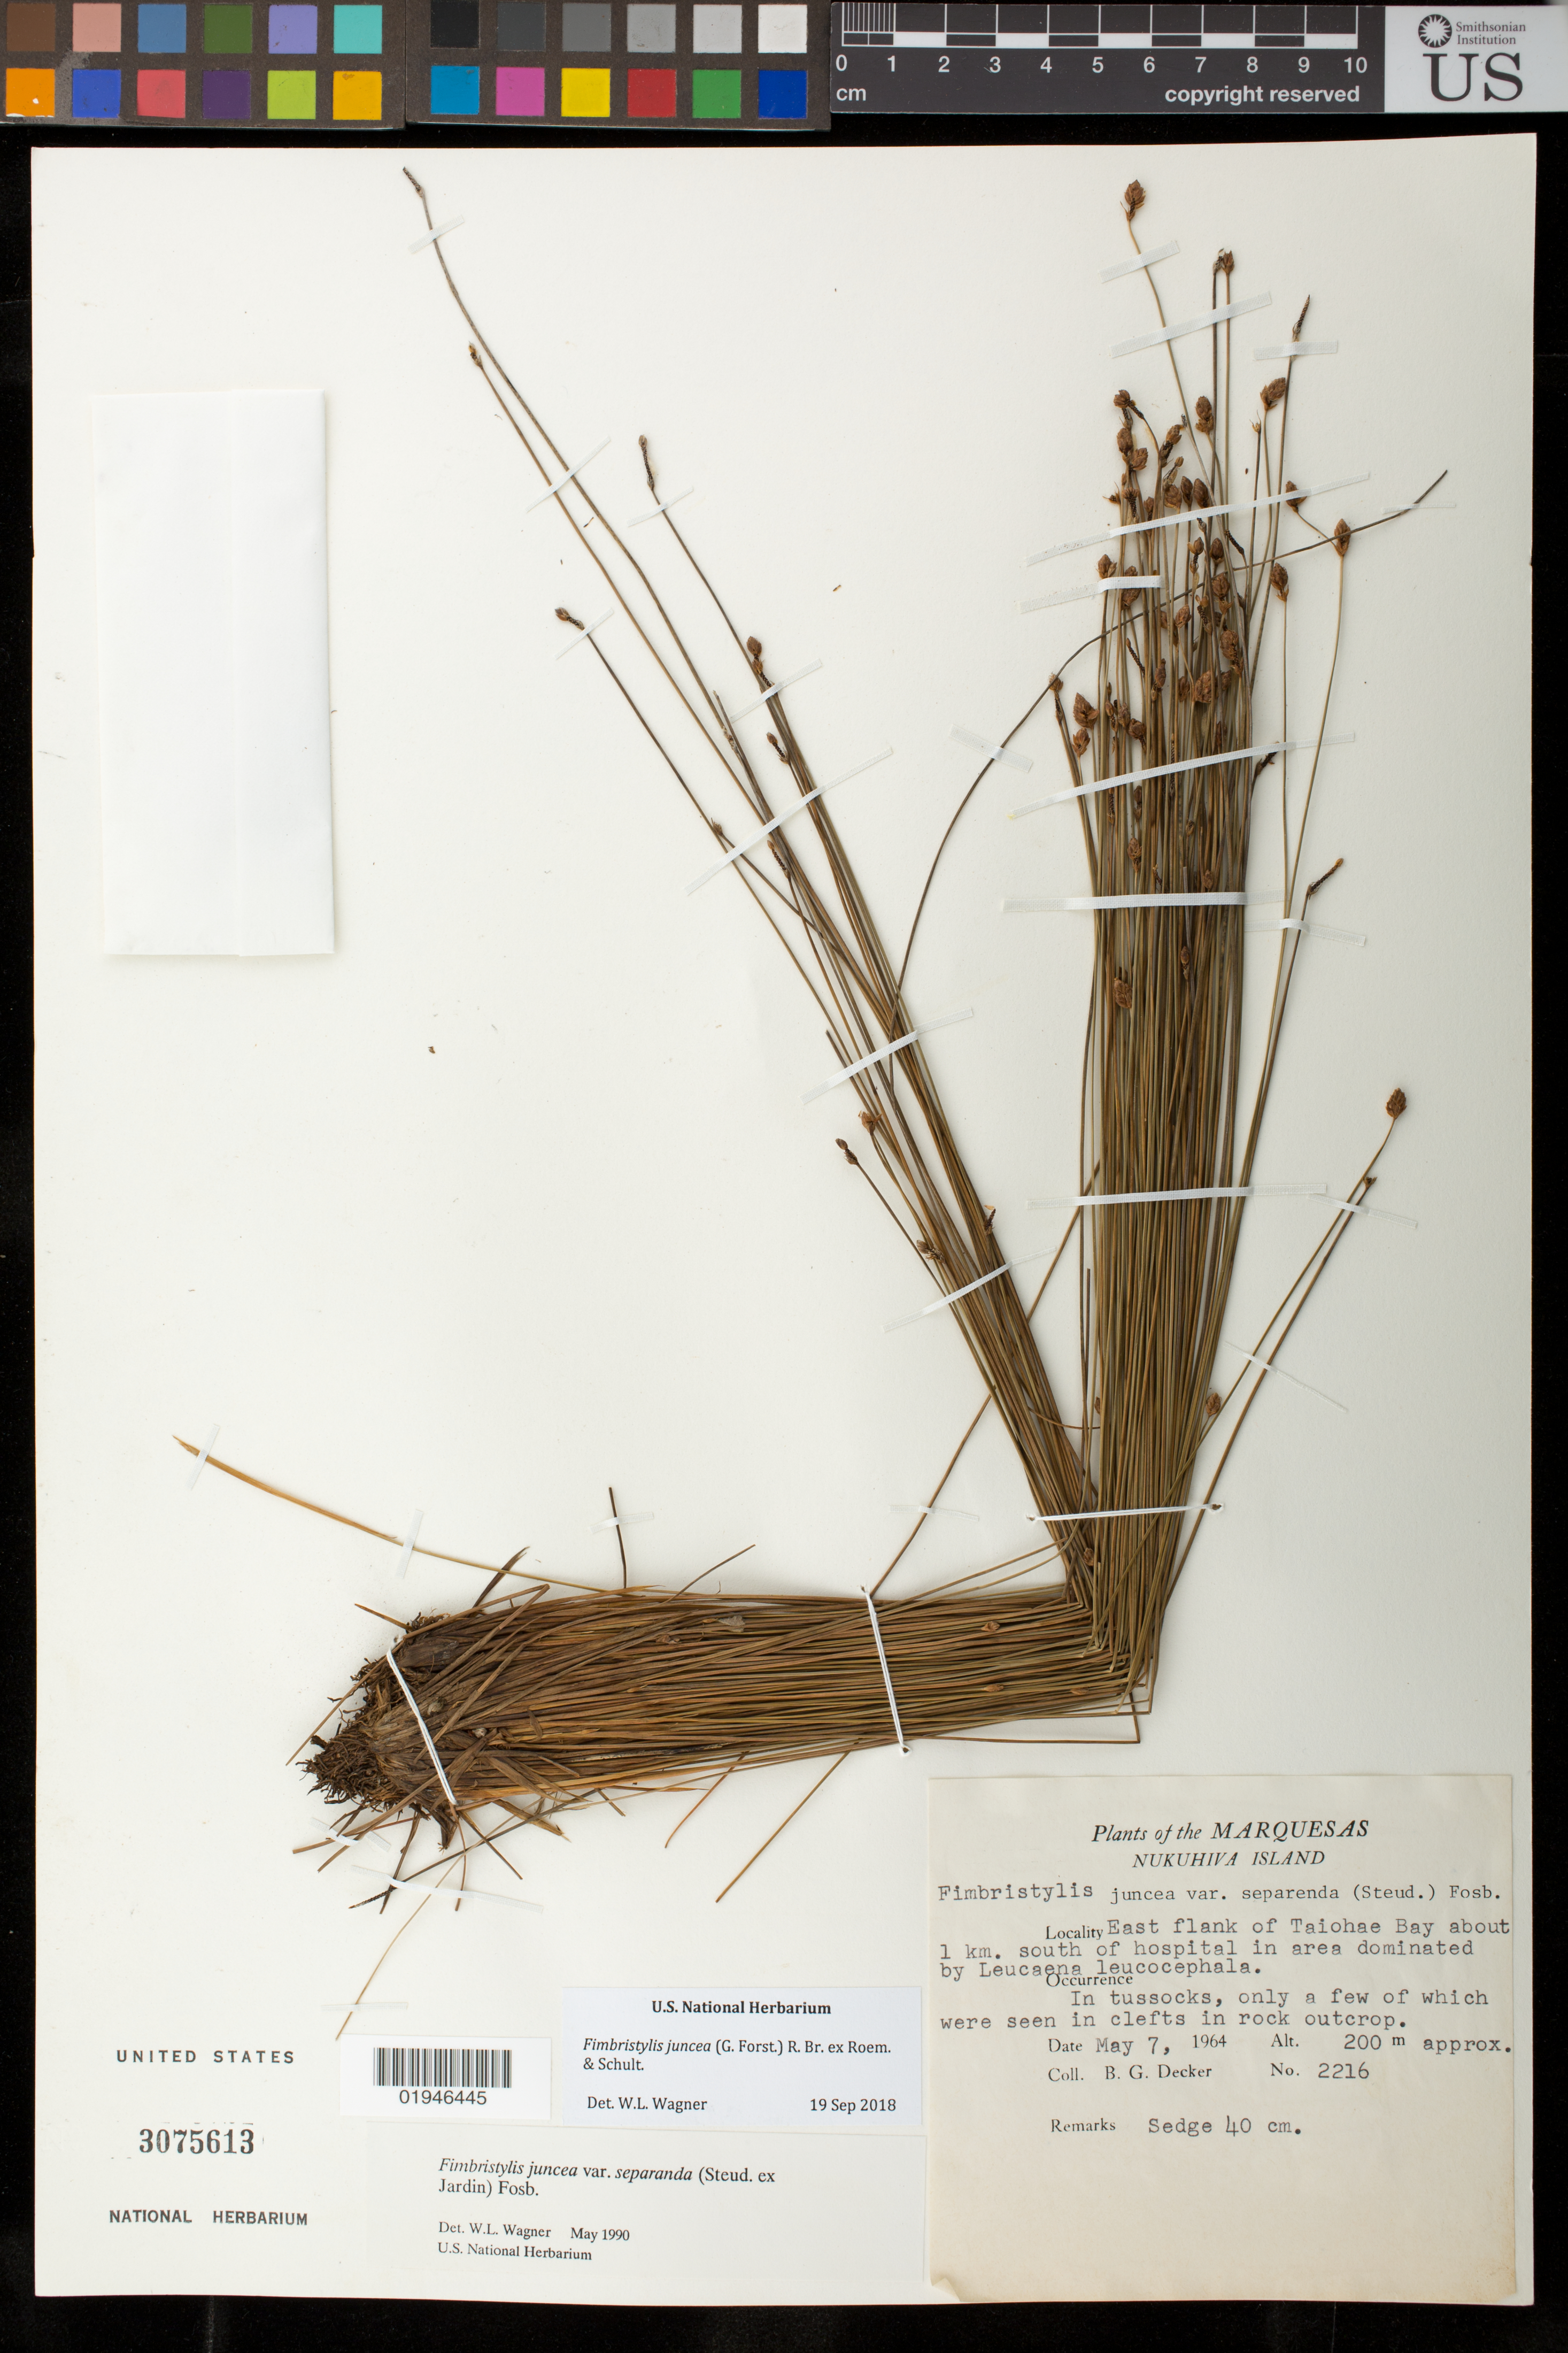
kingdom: Plantae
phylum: Tracheophyta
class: Liliopsida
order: Poales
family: Cyperaceae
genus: Fimbristylis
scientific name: Fimbristylis juncea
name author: (G. Forst.) Br. ex Roem. & Schult.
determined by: Wagner, W. L., (BOT), Smithsonian Institution - National Museum of Natural History (UNITED STATES)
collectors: B. G. Decker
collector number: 2216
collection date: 1964-05-07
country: French Polynesia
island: Nuku Hiva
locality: E flank of Taiohae Bay, 1 km S of hospital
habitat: Area dominated by Leucaena leucocephala; in tussocks, only a few of which were seen in clefts in rock outcrop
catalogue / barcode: US 3075613